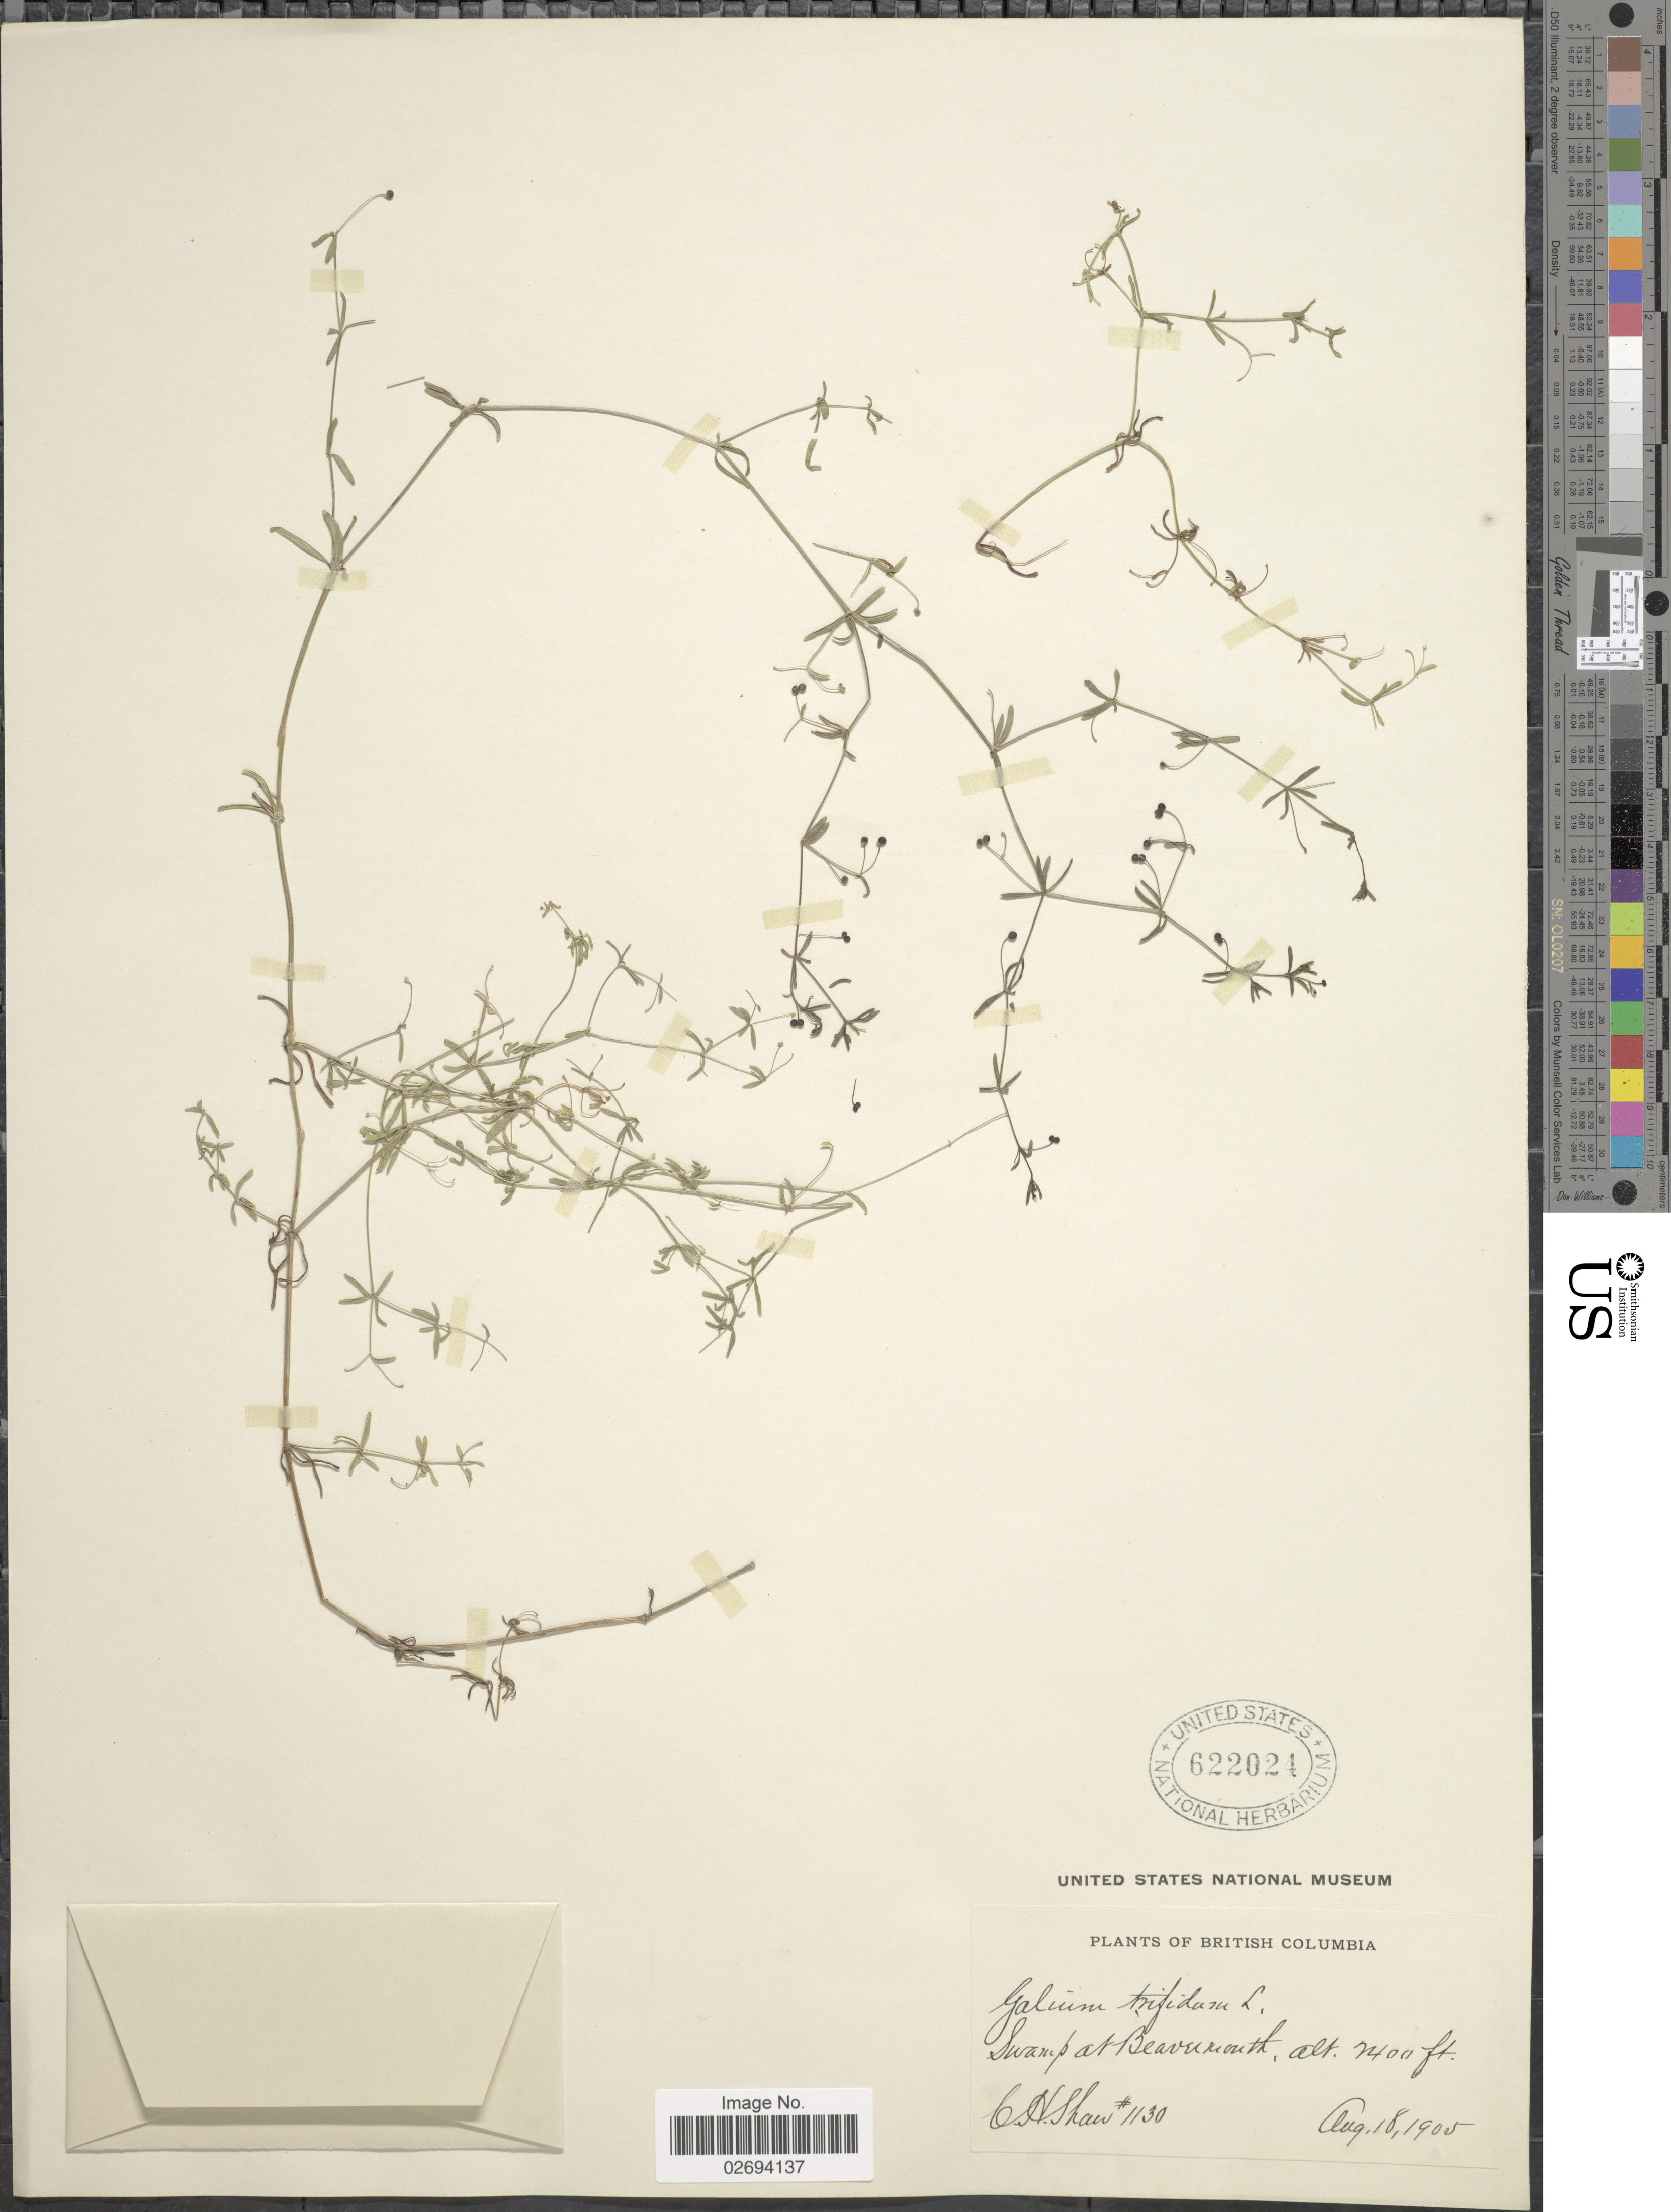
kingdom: Plantae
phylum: Tracheophyta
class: Magnoliopsida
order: Gentianales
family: Rubiaceae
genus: Galium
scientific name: Galium trifidum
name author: L.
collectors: C. H. Shaw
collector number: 1130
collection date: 1905-08-18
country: Canada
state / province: British Columbia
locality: Swamp at Beavermouth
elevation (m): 732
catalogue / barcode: US 622024